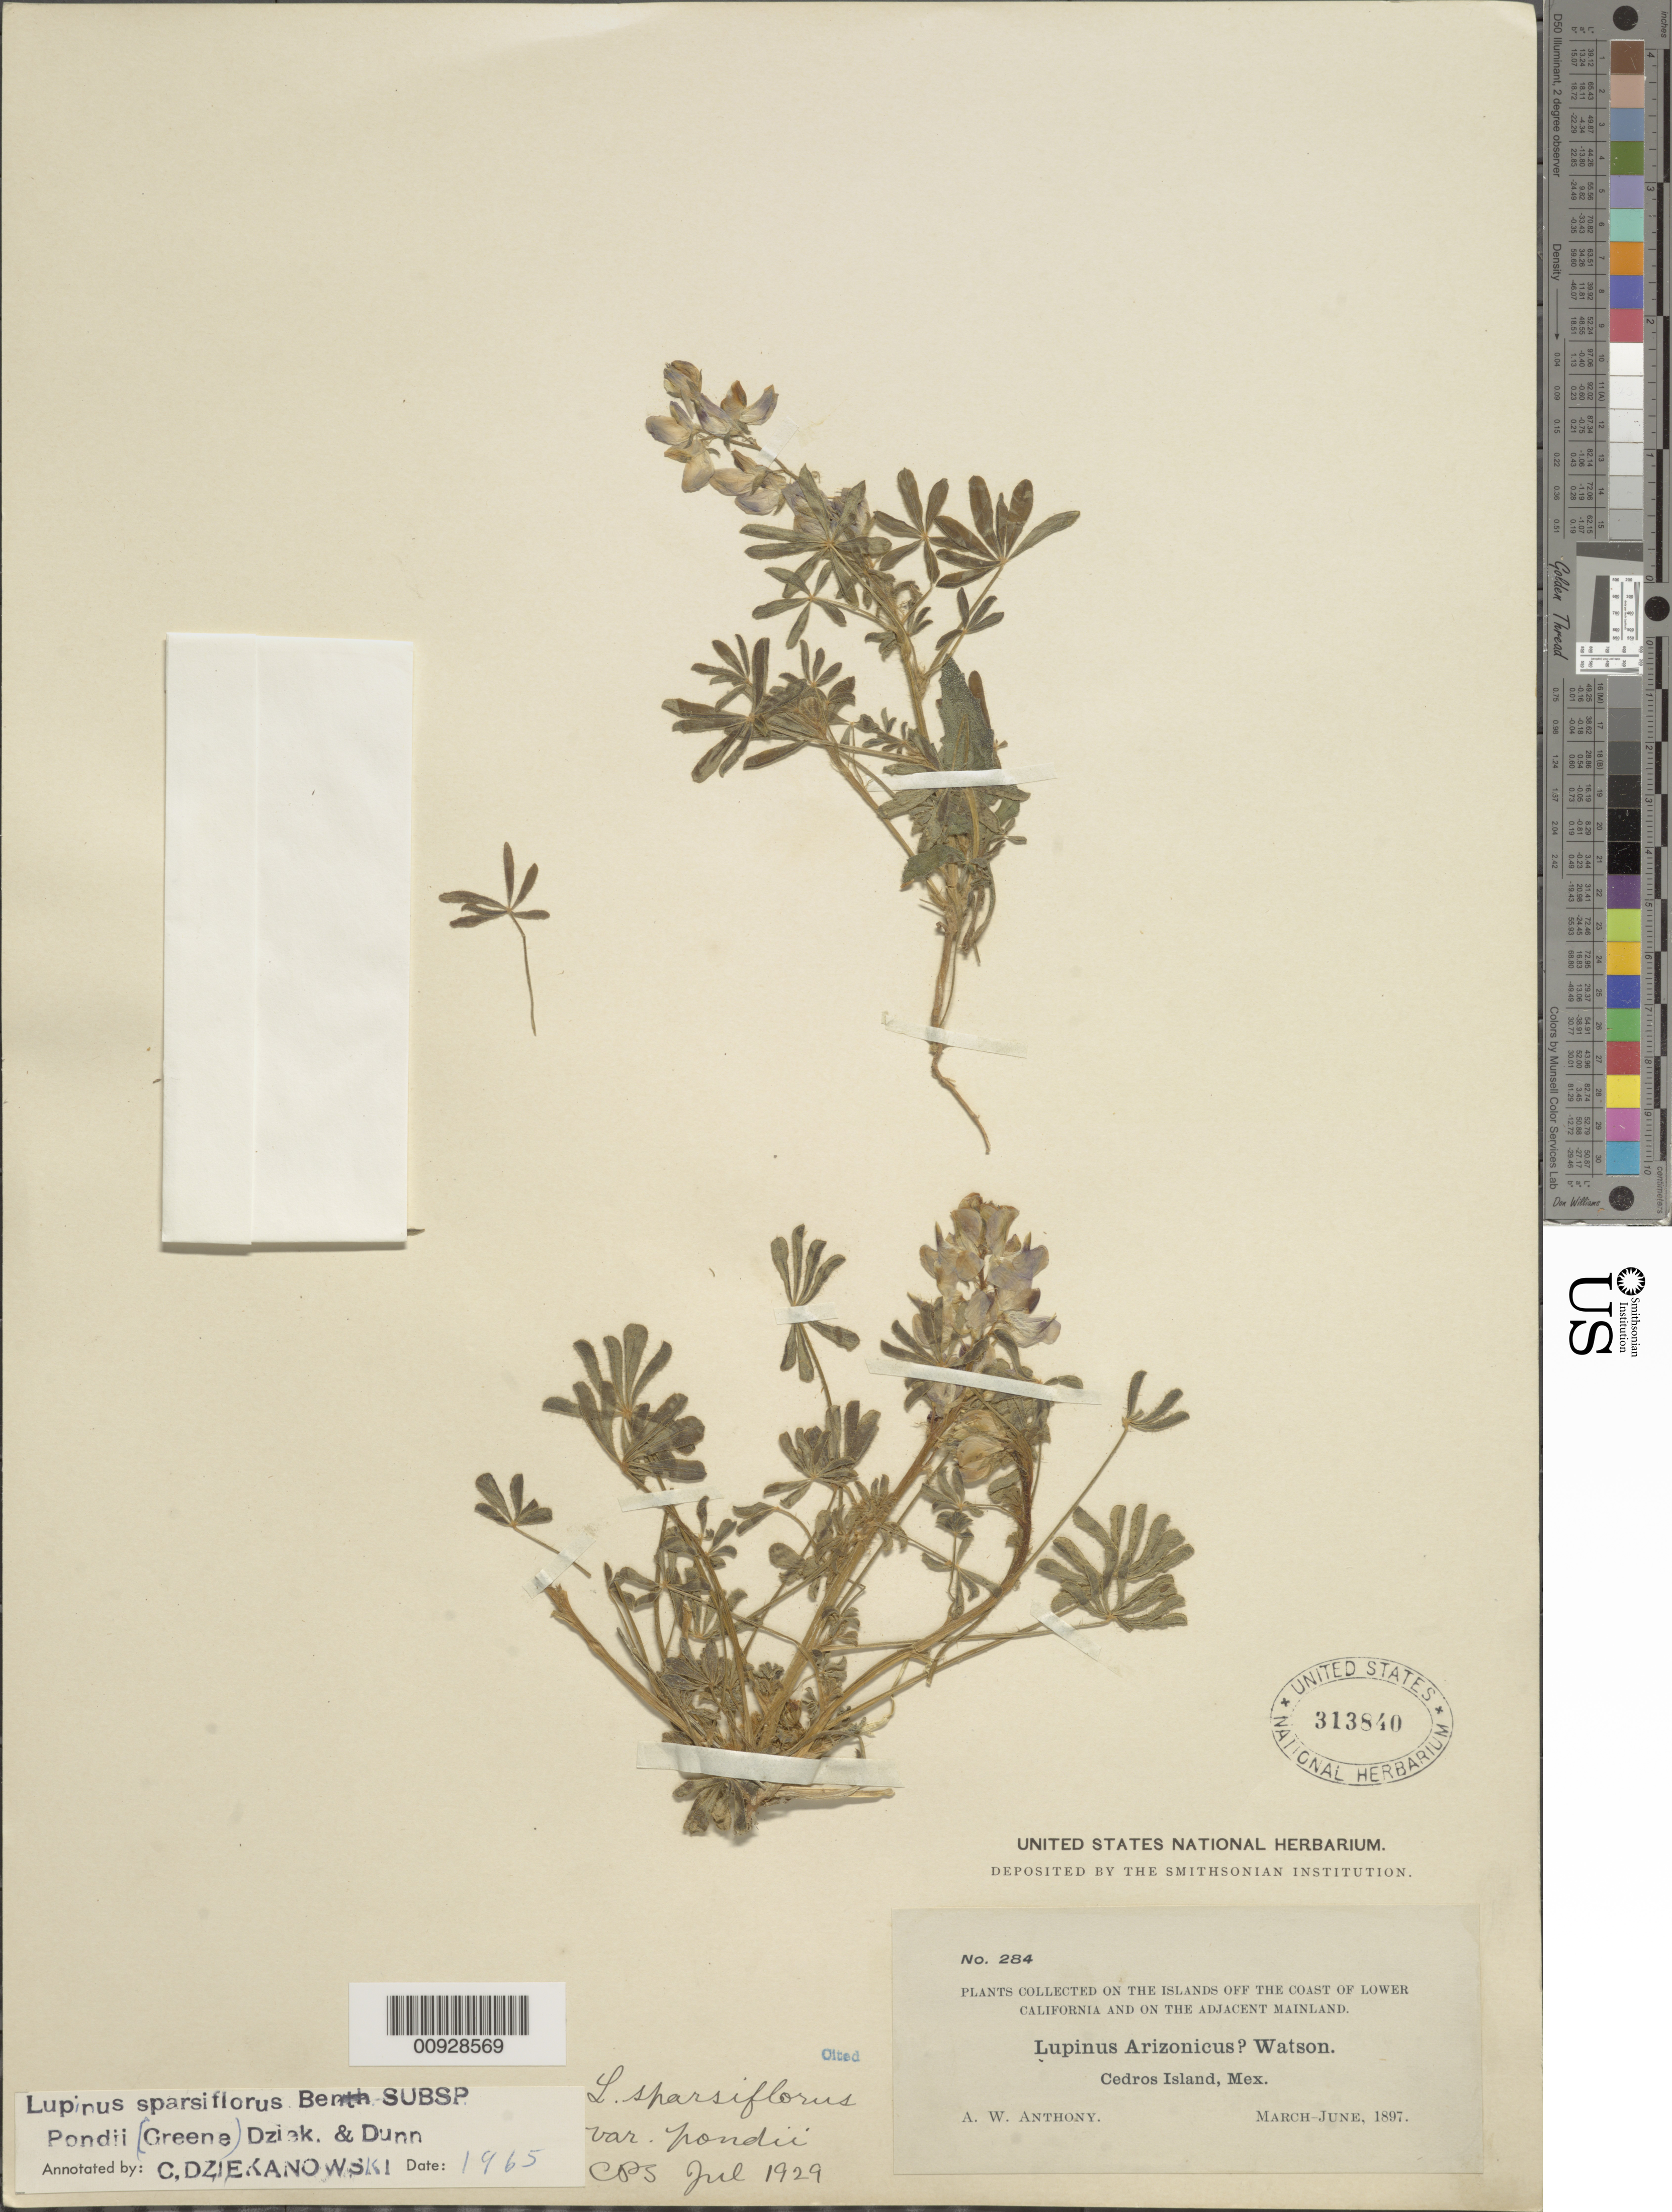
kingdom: Plantae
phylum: Tracheophyta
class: Magnoliopsida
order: Fabales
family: Fabaceae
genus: Lupinus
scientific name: Lupinus sparsiflorus subsp. pondii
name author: Benth.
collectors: A. W. Anthony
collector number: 284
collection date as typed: Mar 1897 to -- Jun 1897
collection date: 1897-03/1897-06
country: Mexico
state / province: Baja California Norte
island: Cedros I.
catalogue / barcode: US 313840